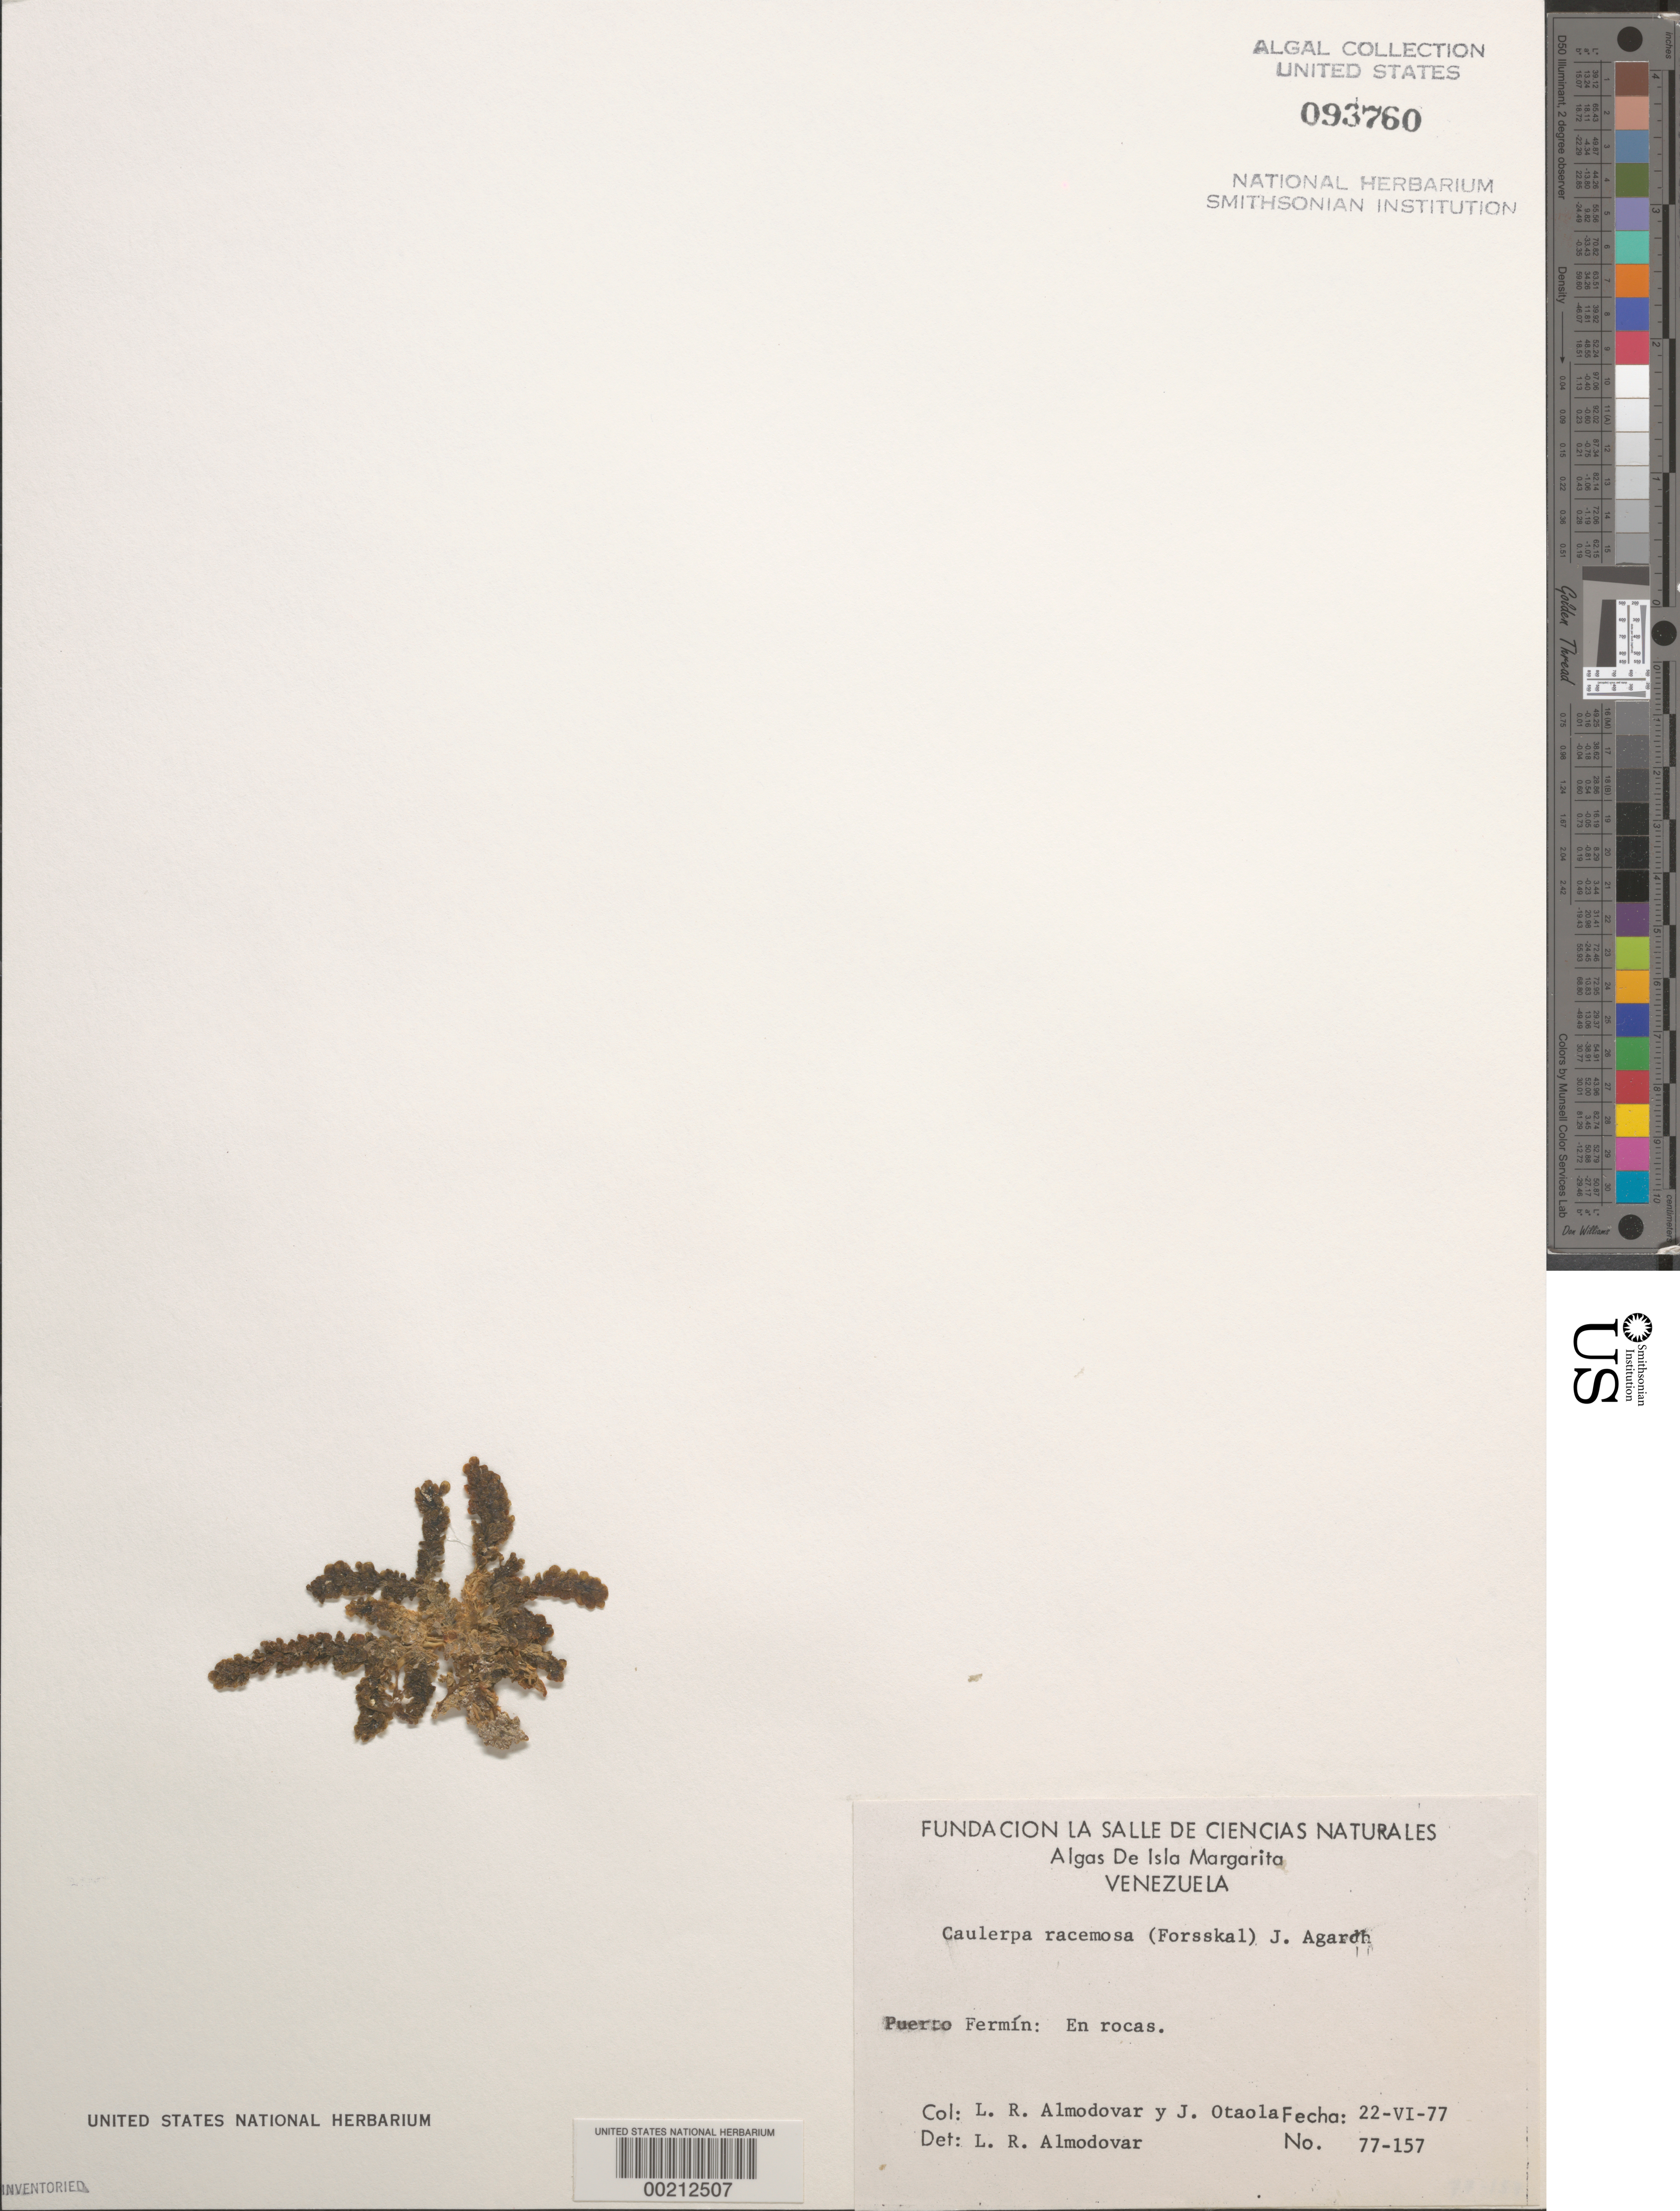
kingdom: Plantae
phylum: Chlorophyta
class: Ulvophyceae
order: Bryopsidales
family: Caulerpaceae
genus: Caulerpa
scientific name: Caulerpa racemosa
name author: (Forssk.) J. Agardh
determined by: Almodovar, L. R.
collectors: L. Almodovar & J. Otaola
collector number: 77-157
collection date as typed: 22 Jun 1977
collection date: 1977-06-22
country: Venezuela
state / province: Nueva Esparta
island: Margarita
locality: Puerto fermin, isla de margarita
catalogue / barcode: US 93760